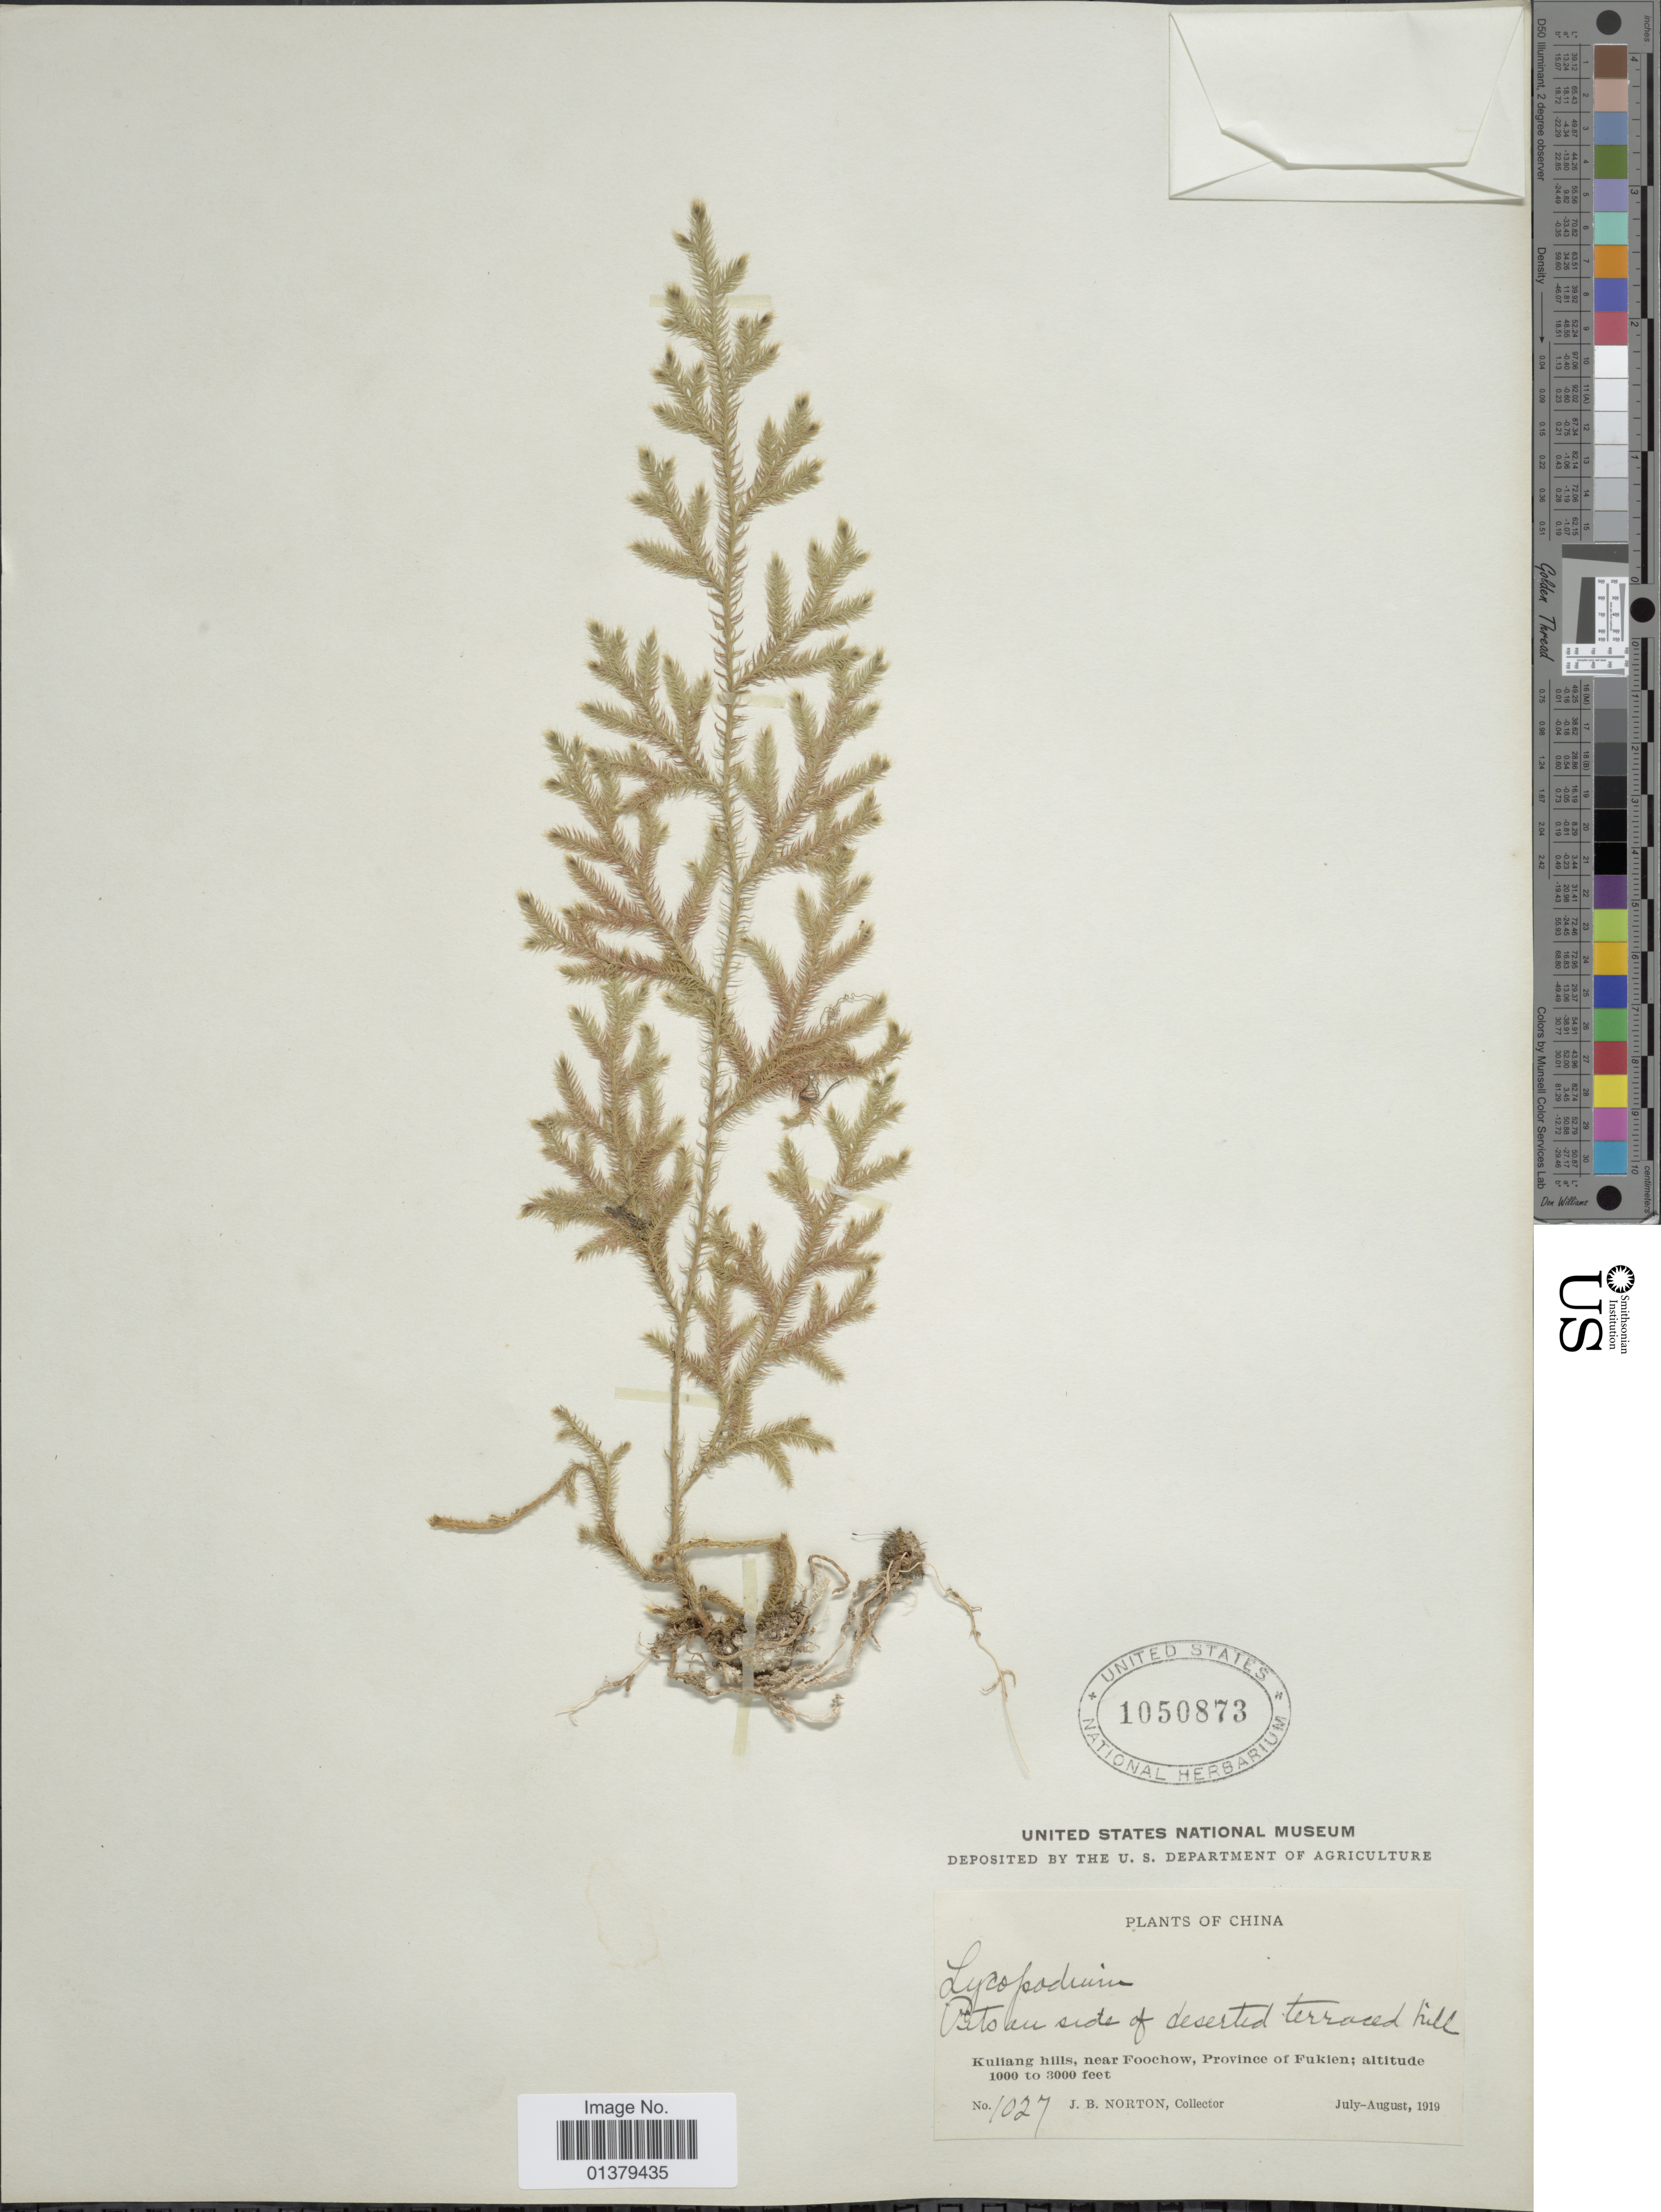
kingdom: Plantae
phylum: Tracheophyta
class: Lycopodiopsida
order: Lycopodiales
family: Lycopodiaceae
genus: Palhinhaea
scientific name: Palhinhaea cernua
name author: (L.) Vasc. & Franco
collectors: J. B. Norton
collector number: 1027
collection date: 1919-07/1919-08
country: China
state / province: Fujian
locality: Kuliang Hills, near Foochow, province of Fukien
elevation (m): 305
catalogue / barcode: US 1050873